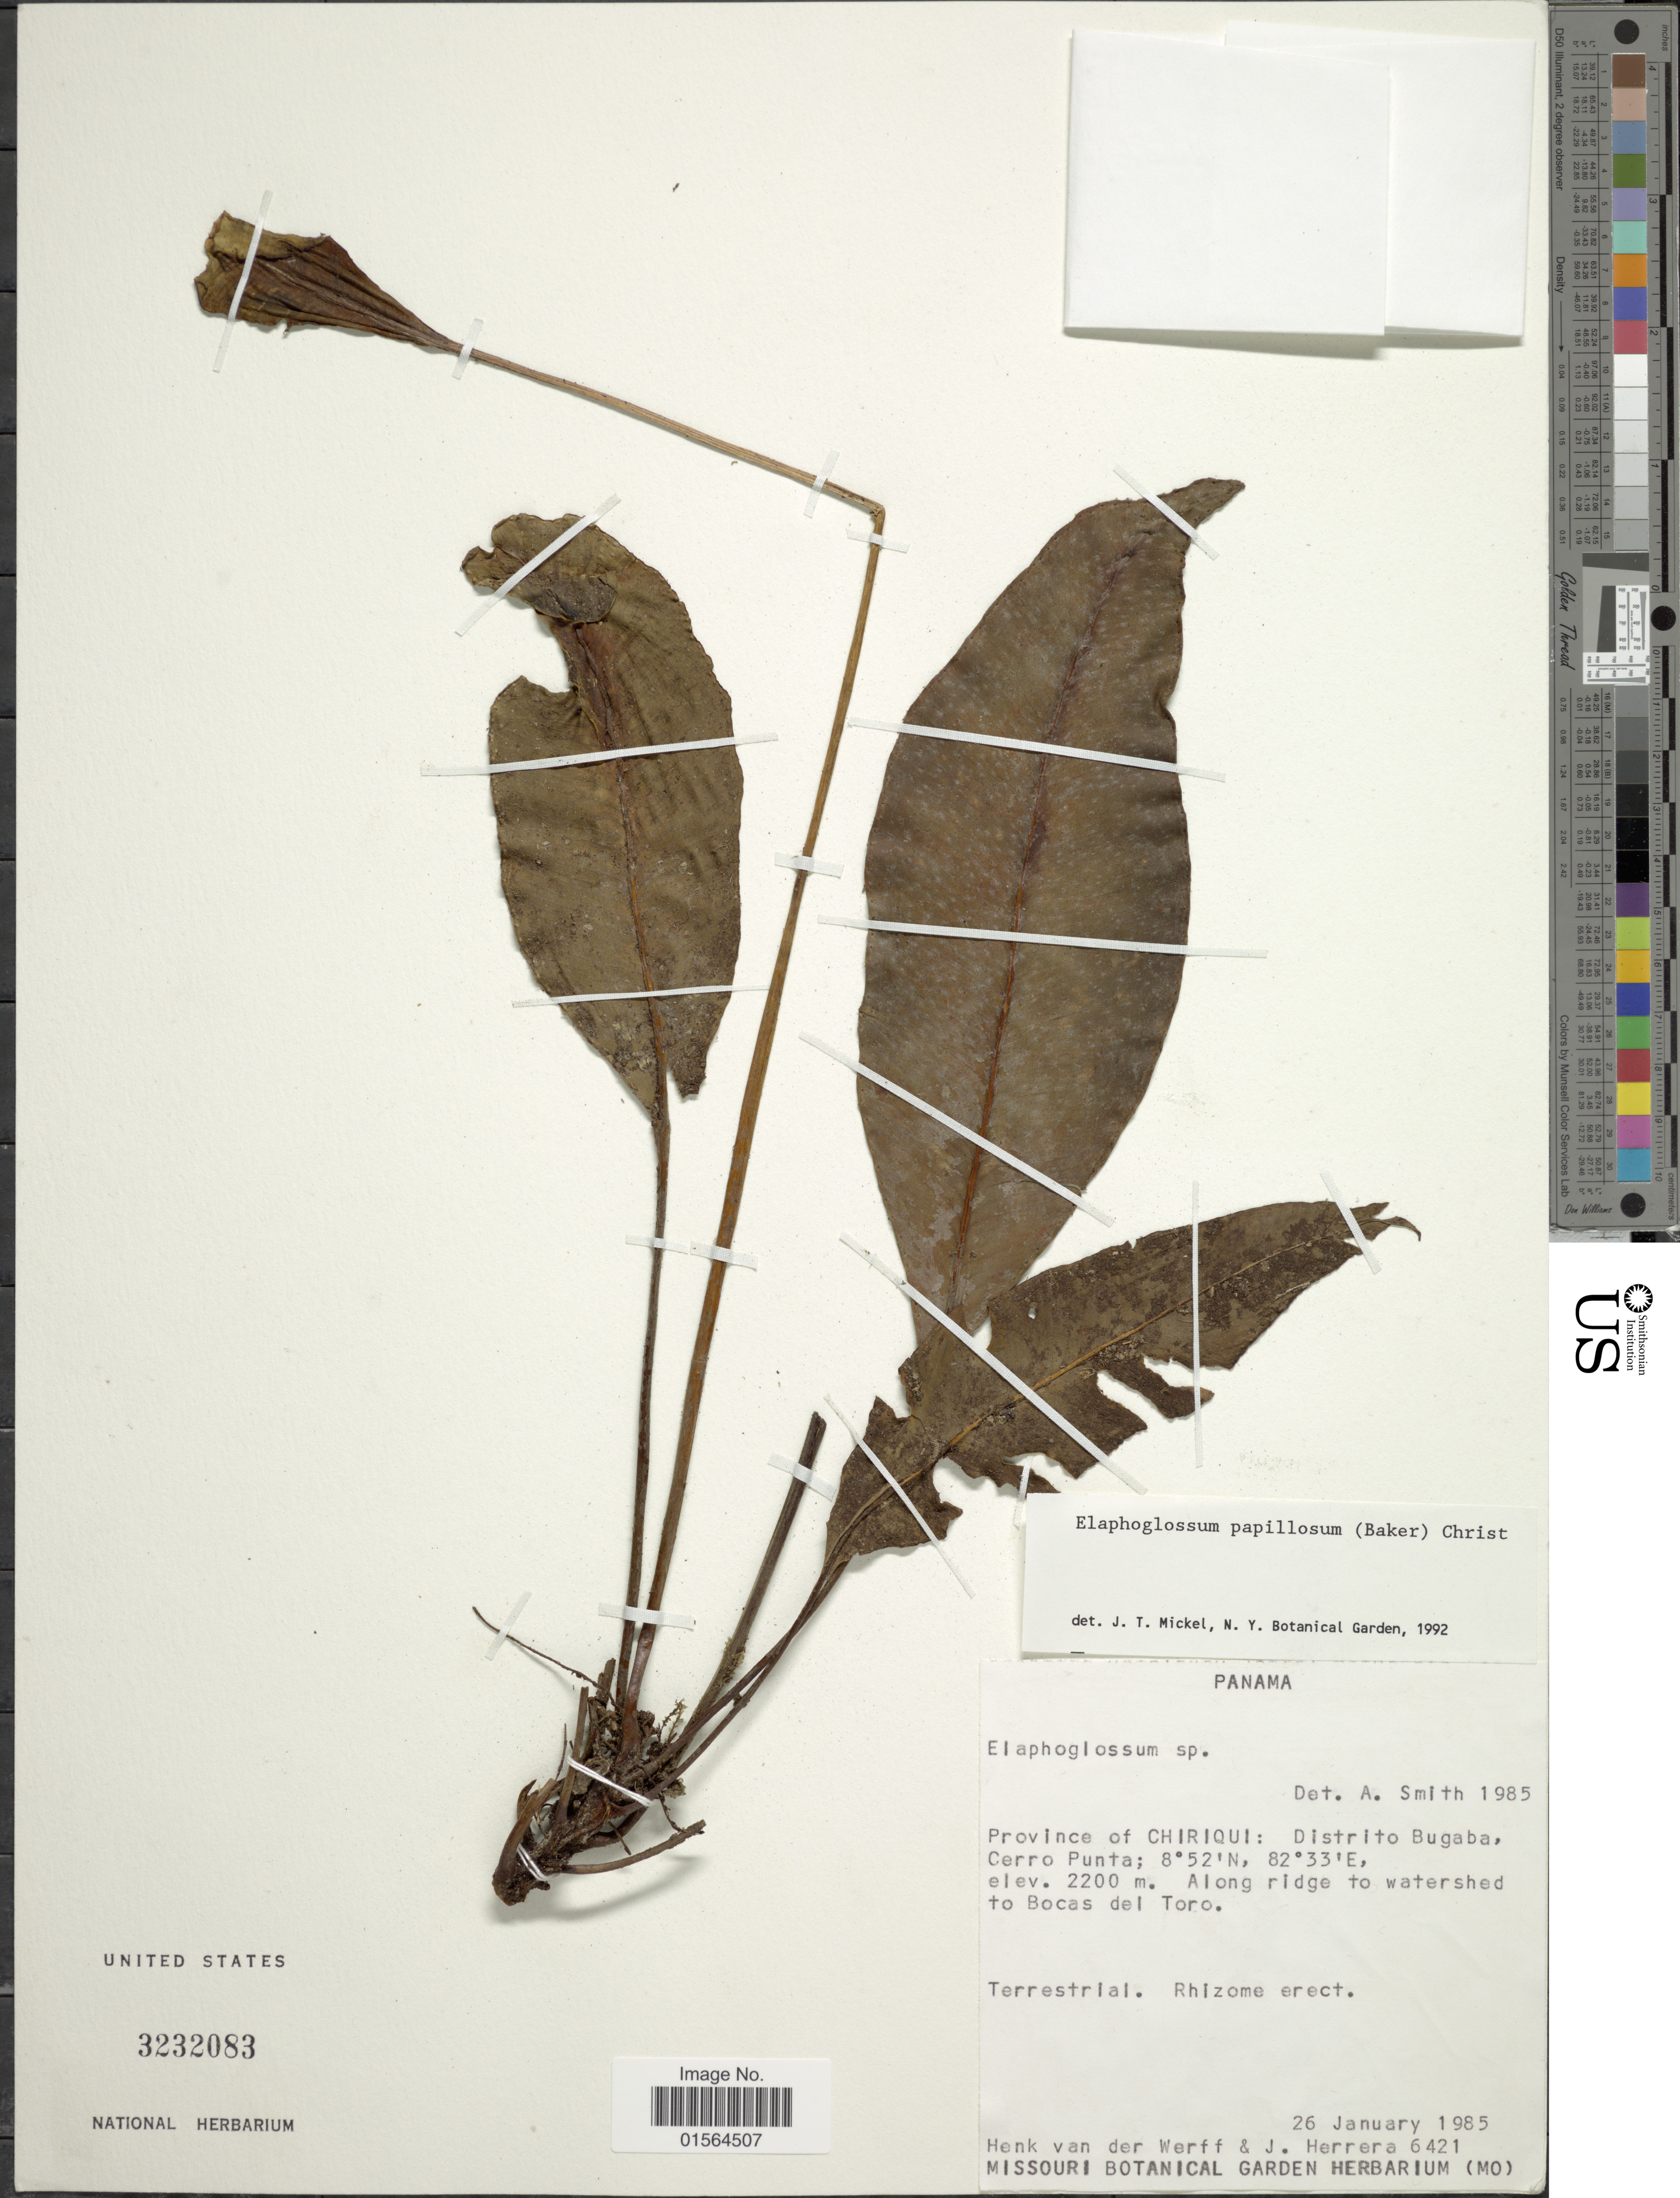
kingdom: Plantae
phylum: Tracheophyta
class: Polypodiopsida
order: Polypodiales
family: Dryopteridaceae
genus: Elaphoglossum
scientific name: Elaphoglossum papillosum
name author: (Baker) Christ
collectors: H. van der Werff & J. Herrera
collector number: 6421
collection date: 1985-01-26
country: Panama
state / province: Chiriqui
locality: Province of Chiriqui: Distrito Bugaba, Cerro Punta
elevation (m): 2200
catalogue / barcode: US 3232083